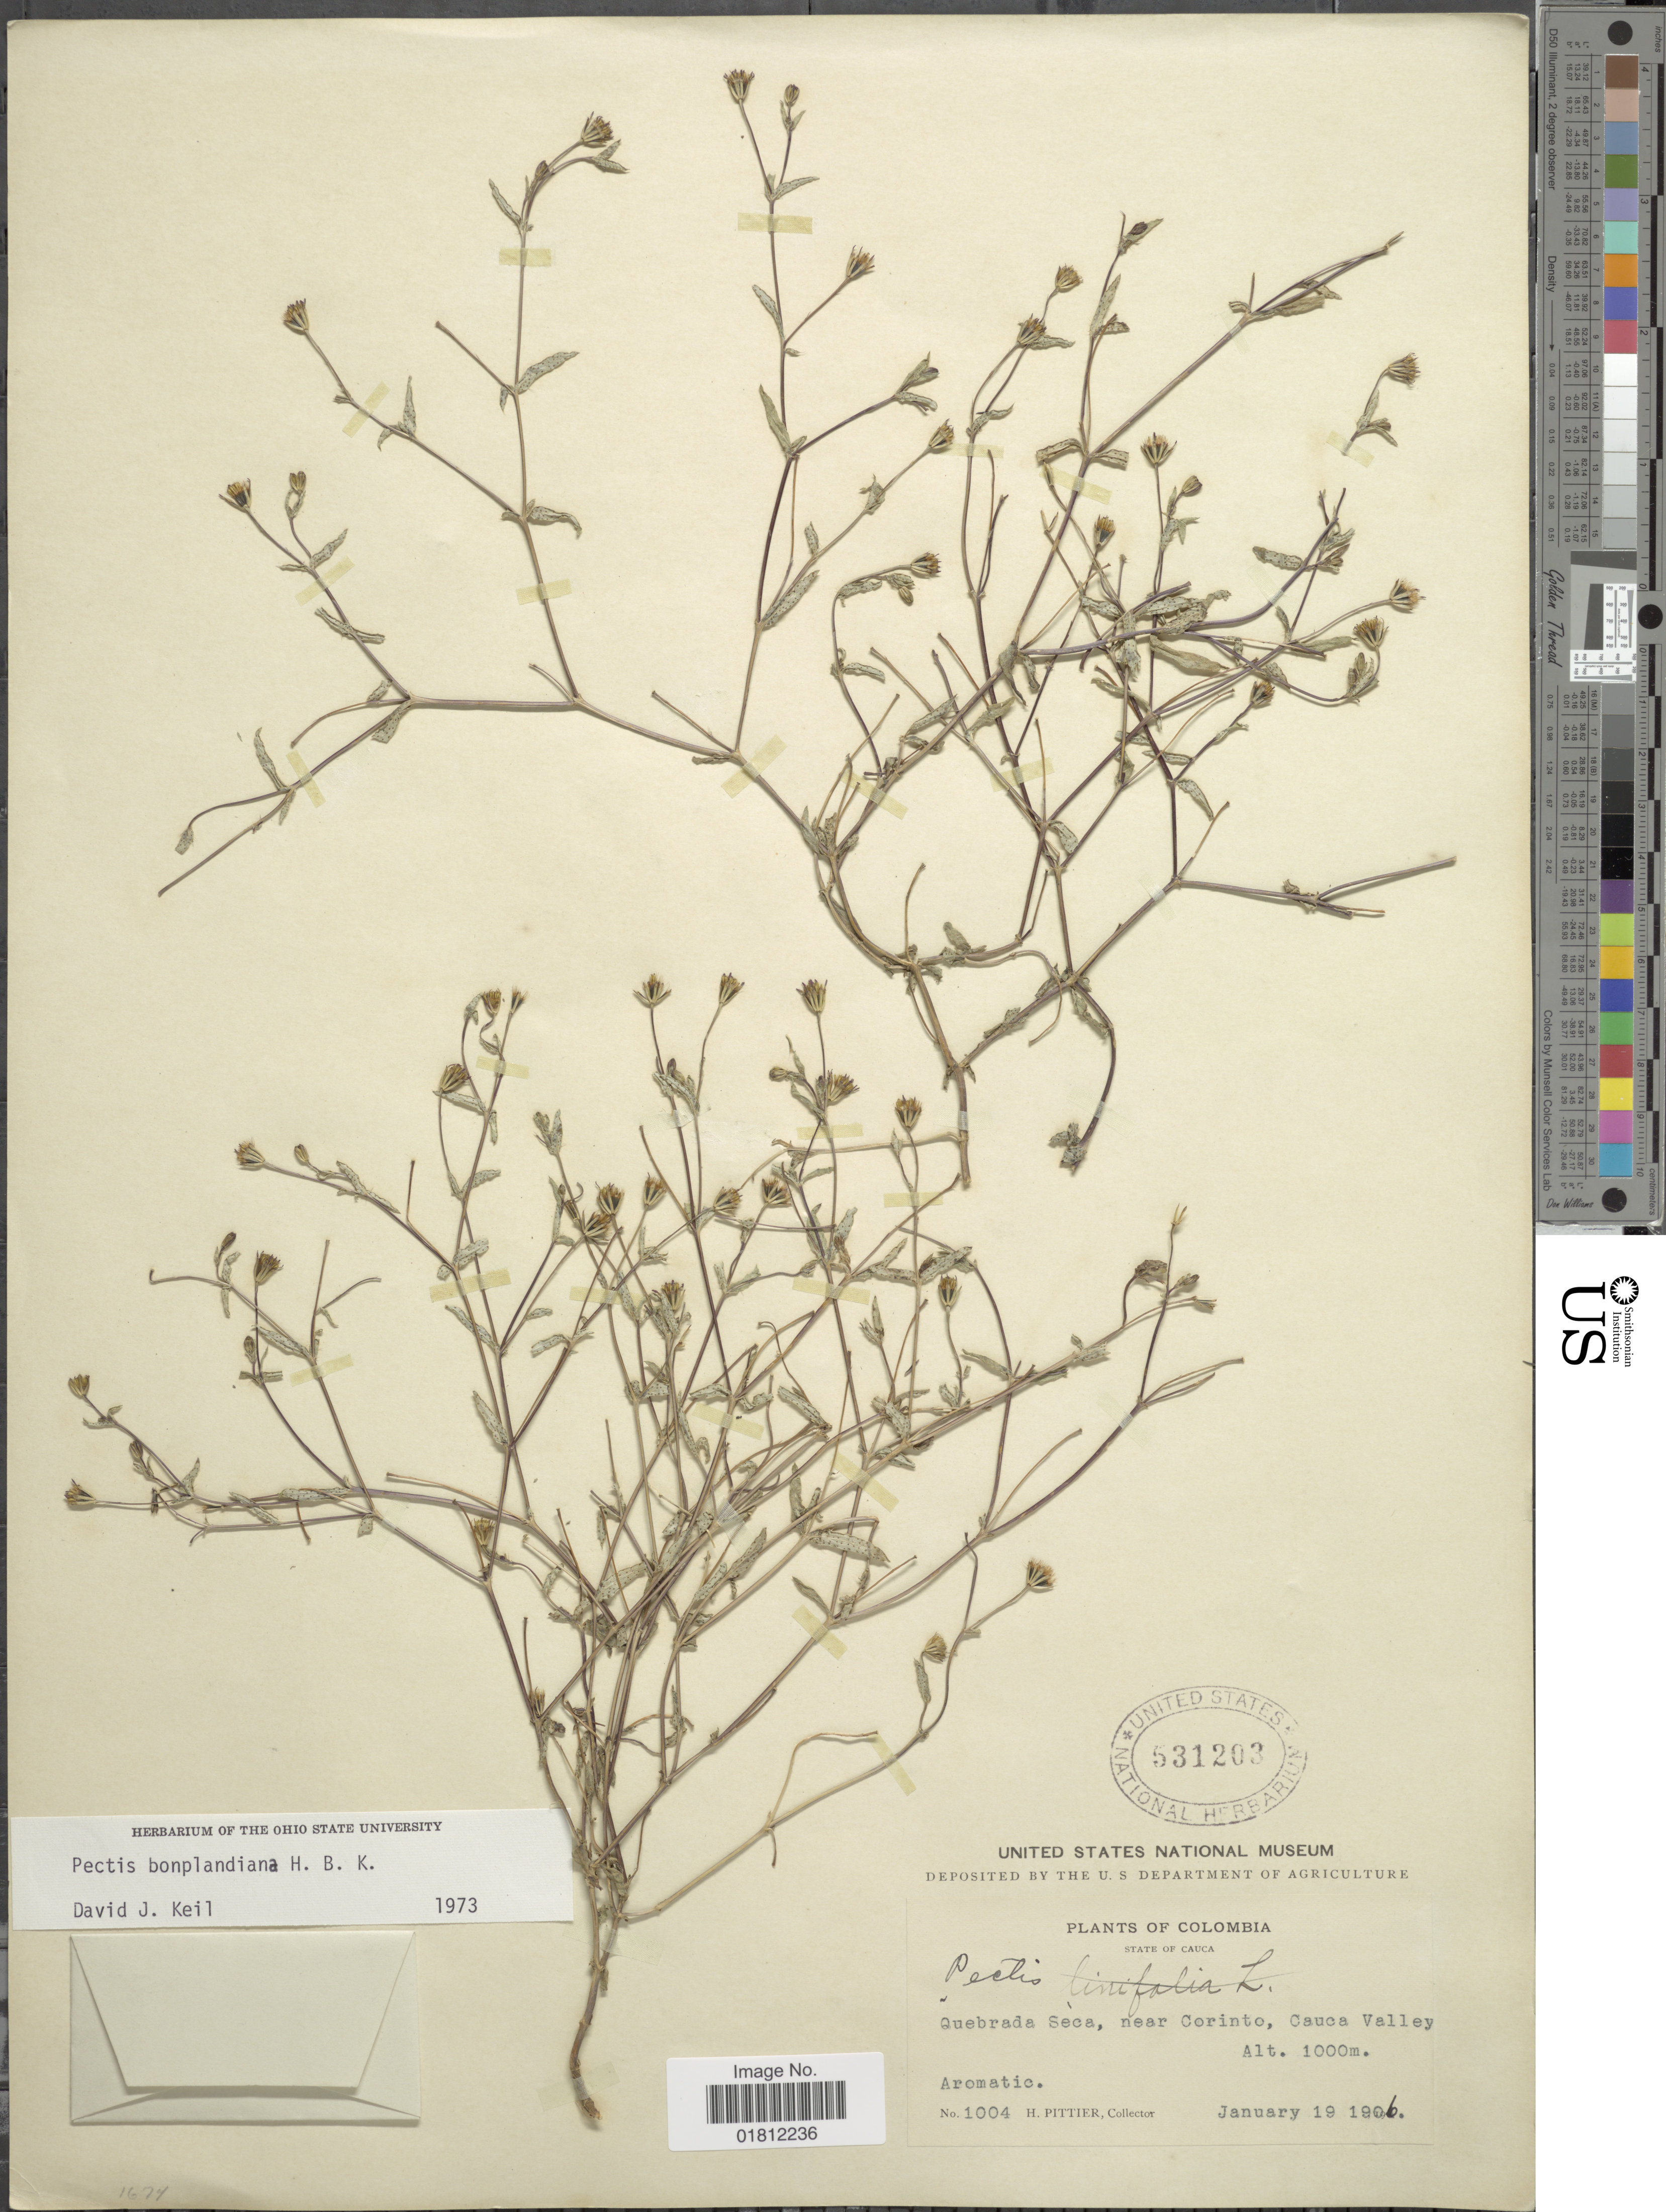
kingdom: Plantae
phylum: Tracheophyta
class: Magnoliopsida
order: Asterales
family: Asteraceae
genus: Pectis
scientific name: Pectis bonplandiana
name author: Kunth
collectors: H. F. Pittier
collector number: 1004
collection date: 1906-01-19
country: Colombia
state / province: Cauca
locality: Quebrada Seca, near Corinto, Cauca Valley.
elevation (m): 1000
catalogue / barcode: US 531203